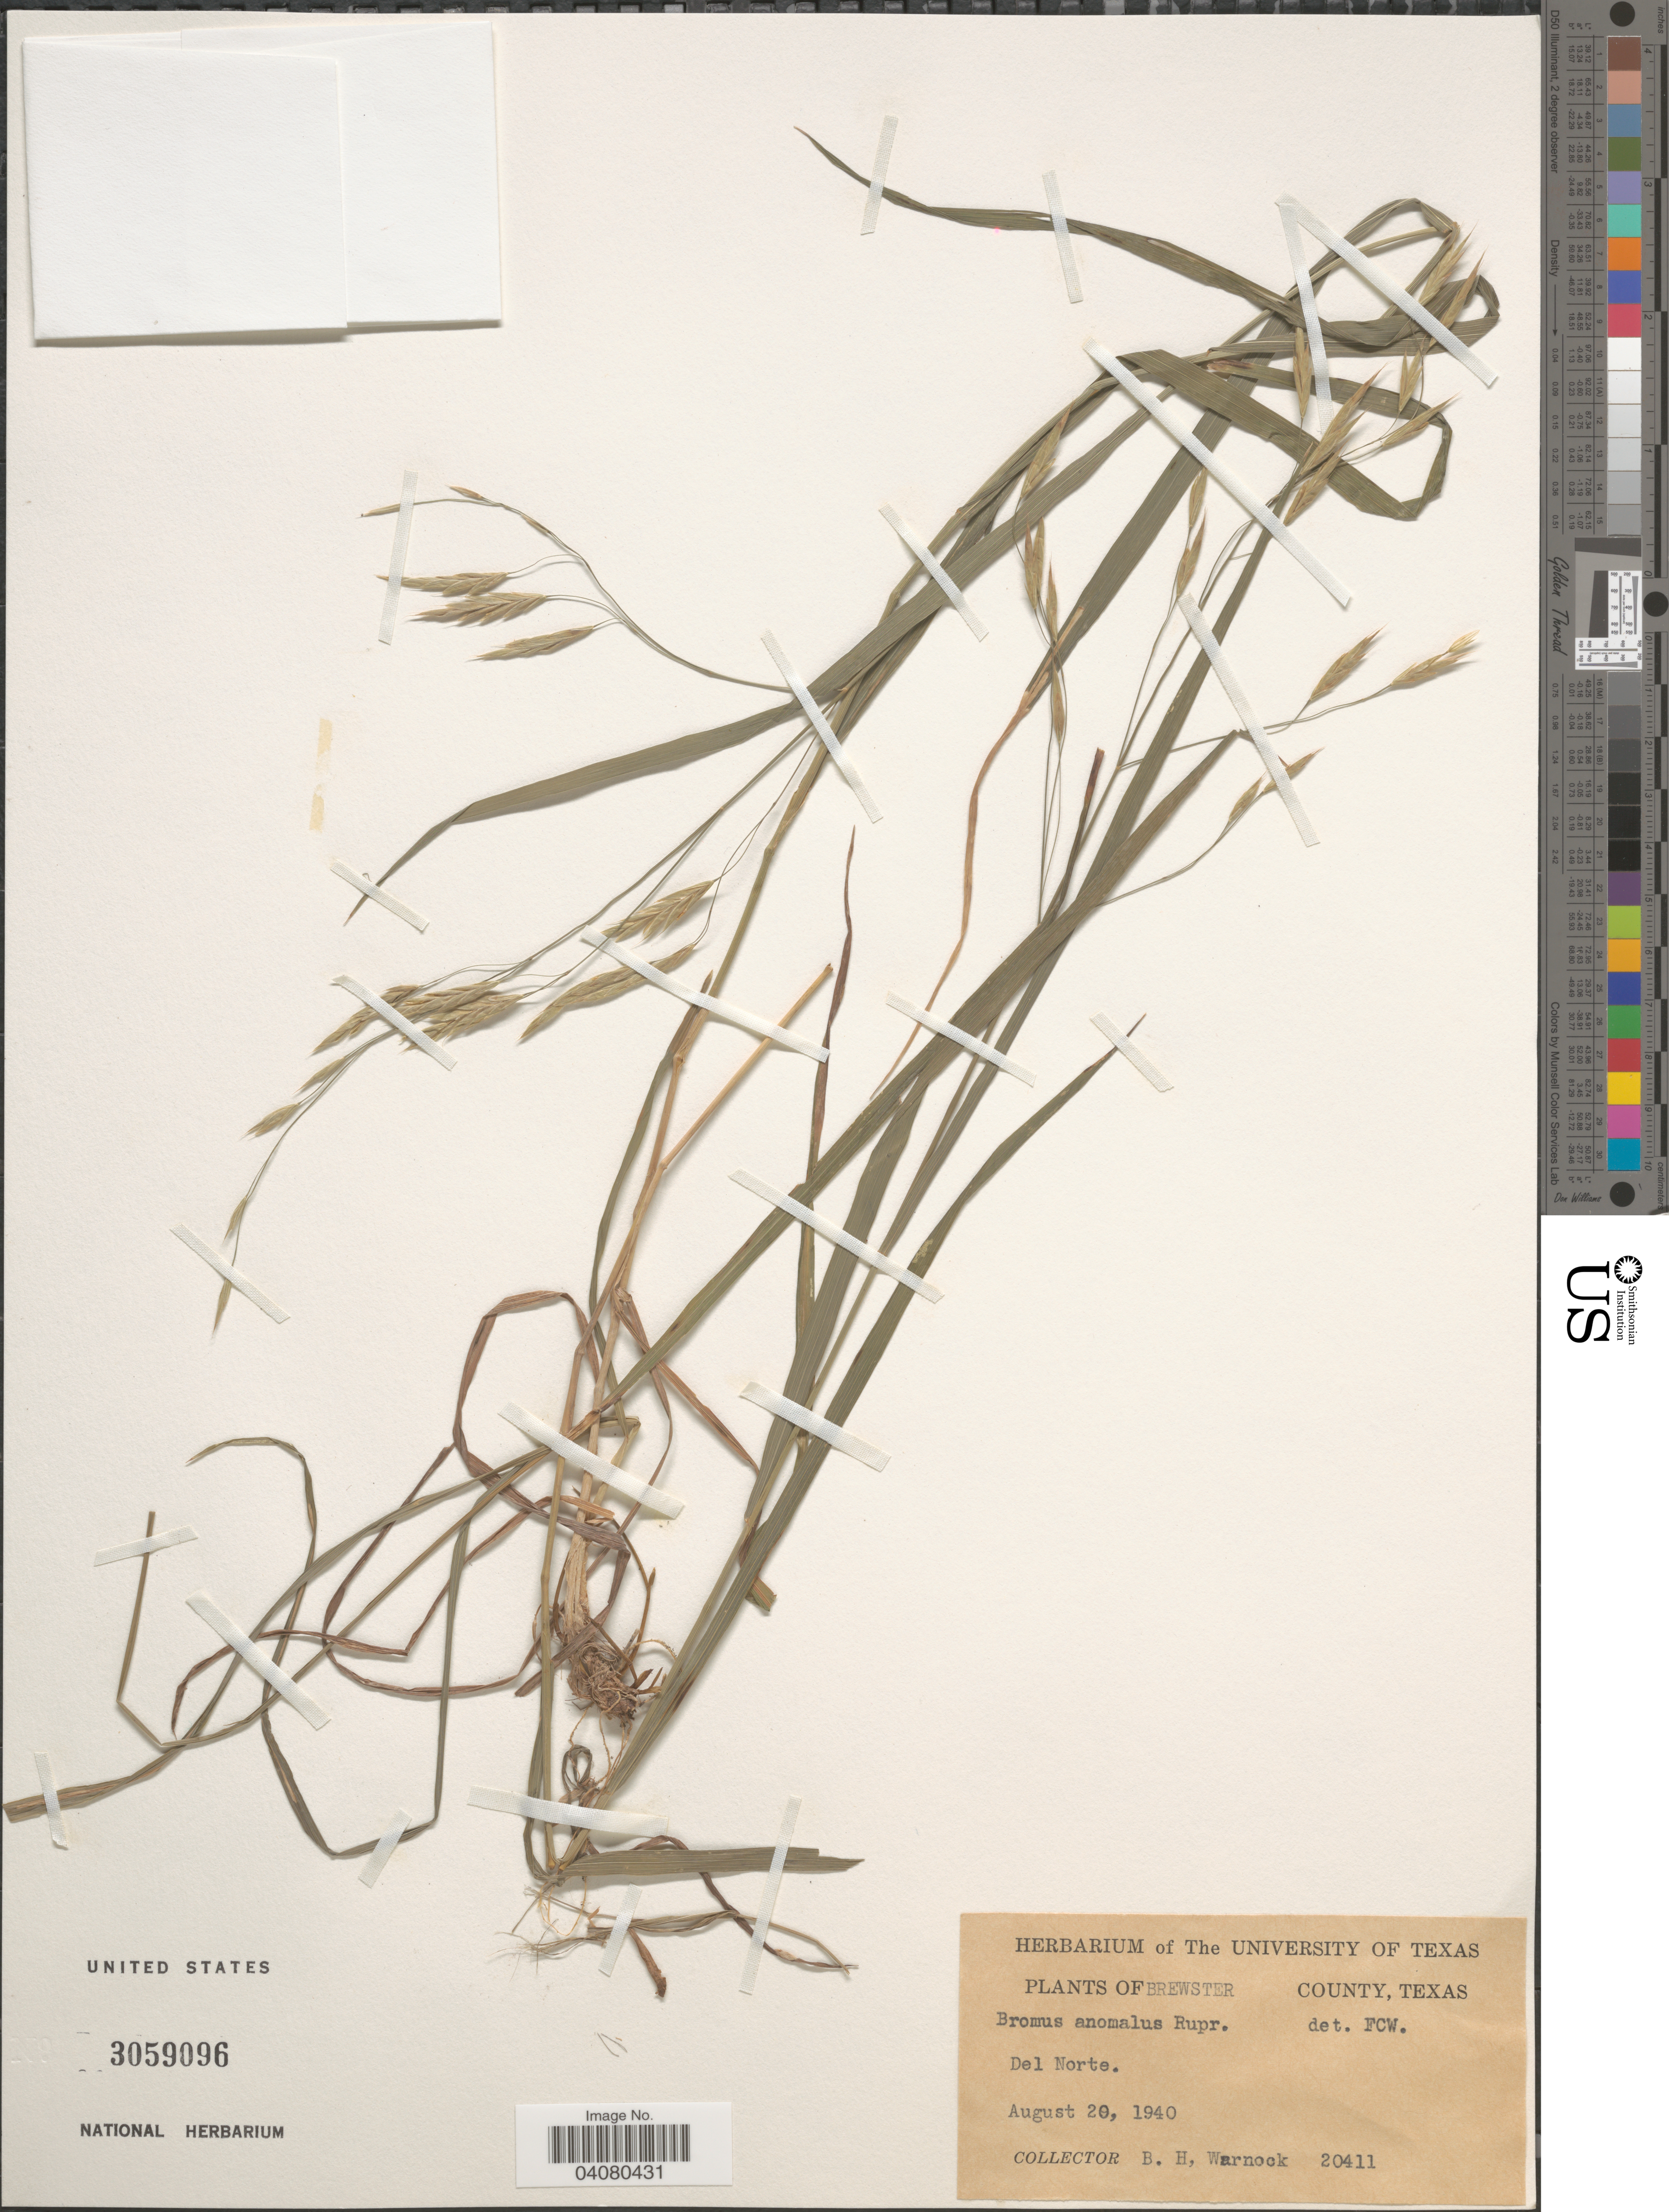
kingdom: Plantae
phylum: Tracheophyta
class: Liliopsida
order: Poales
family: Poaceae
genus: Bromus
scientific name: Bromus anomalus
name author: Rupr. ex E. Fourn.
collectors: B. H. Warnock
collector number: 20411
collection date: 1940-08-20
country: United States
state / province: Texas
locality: Brewster County. Del Norte.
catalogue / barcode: US 3059096